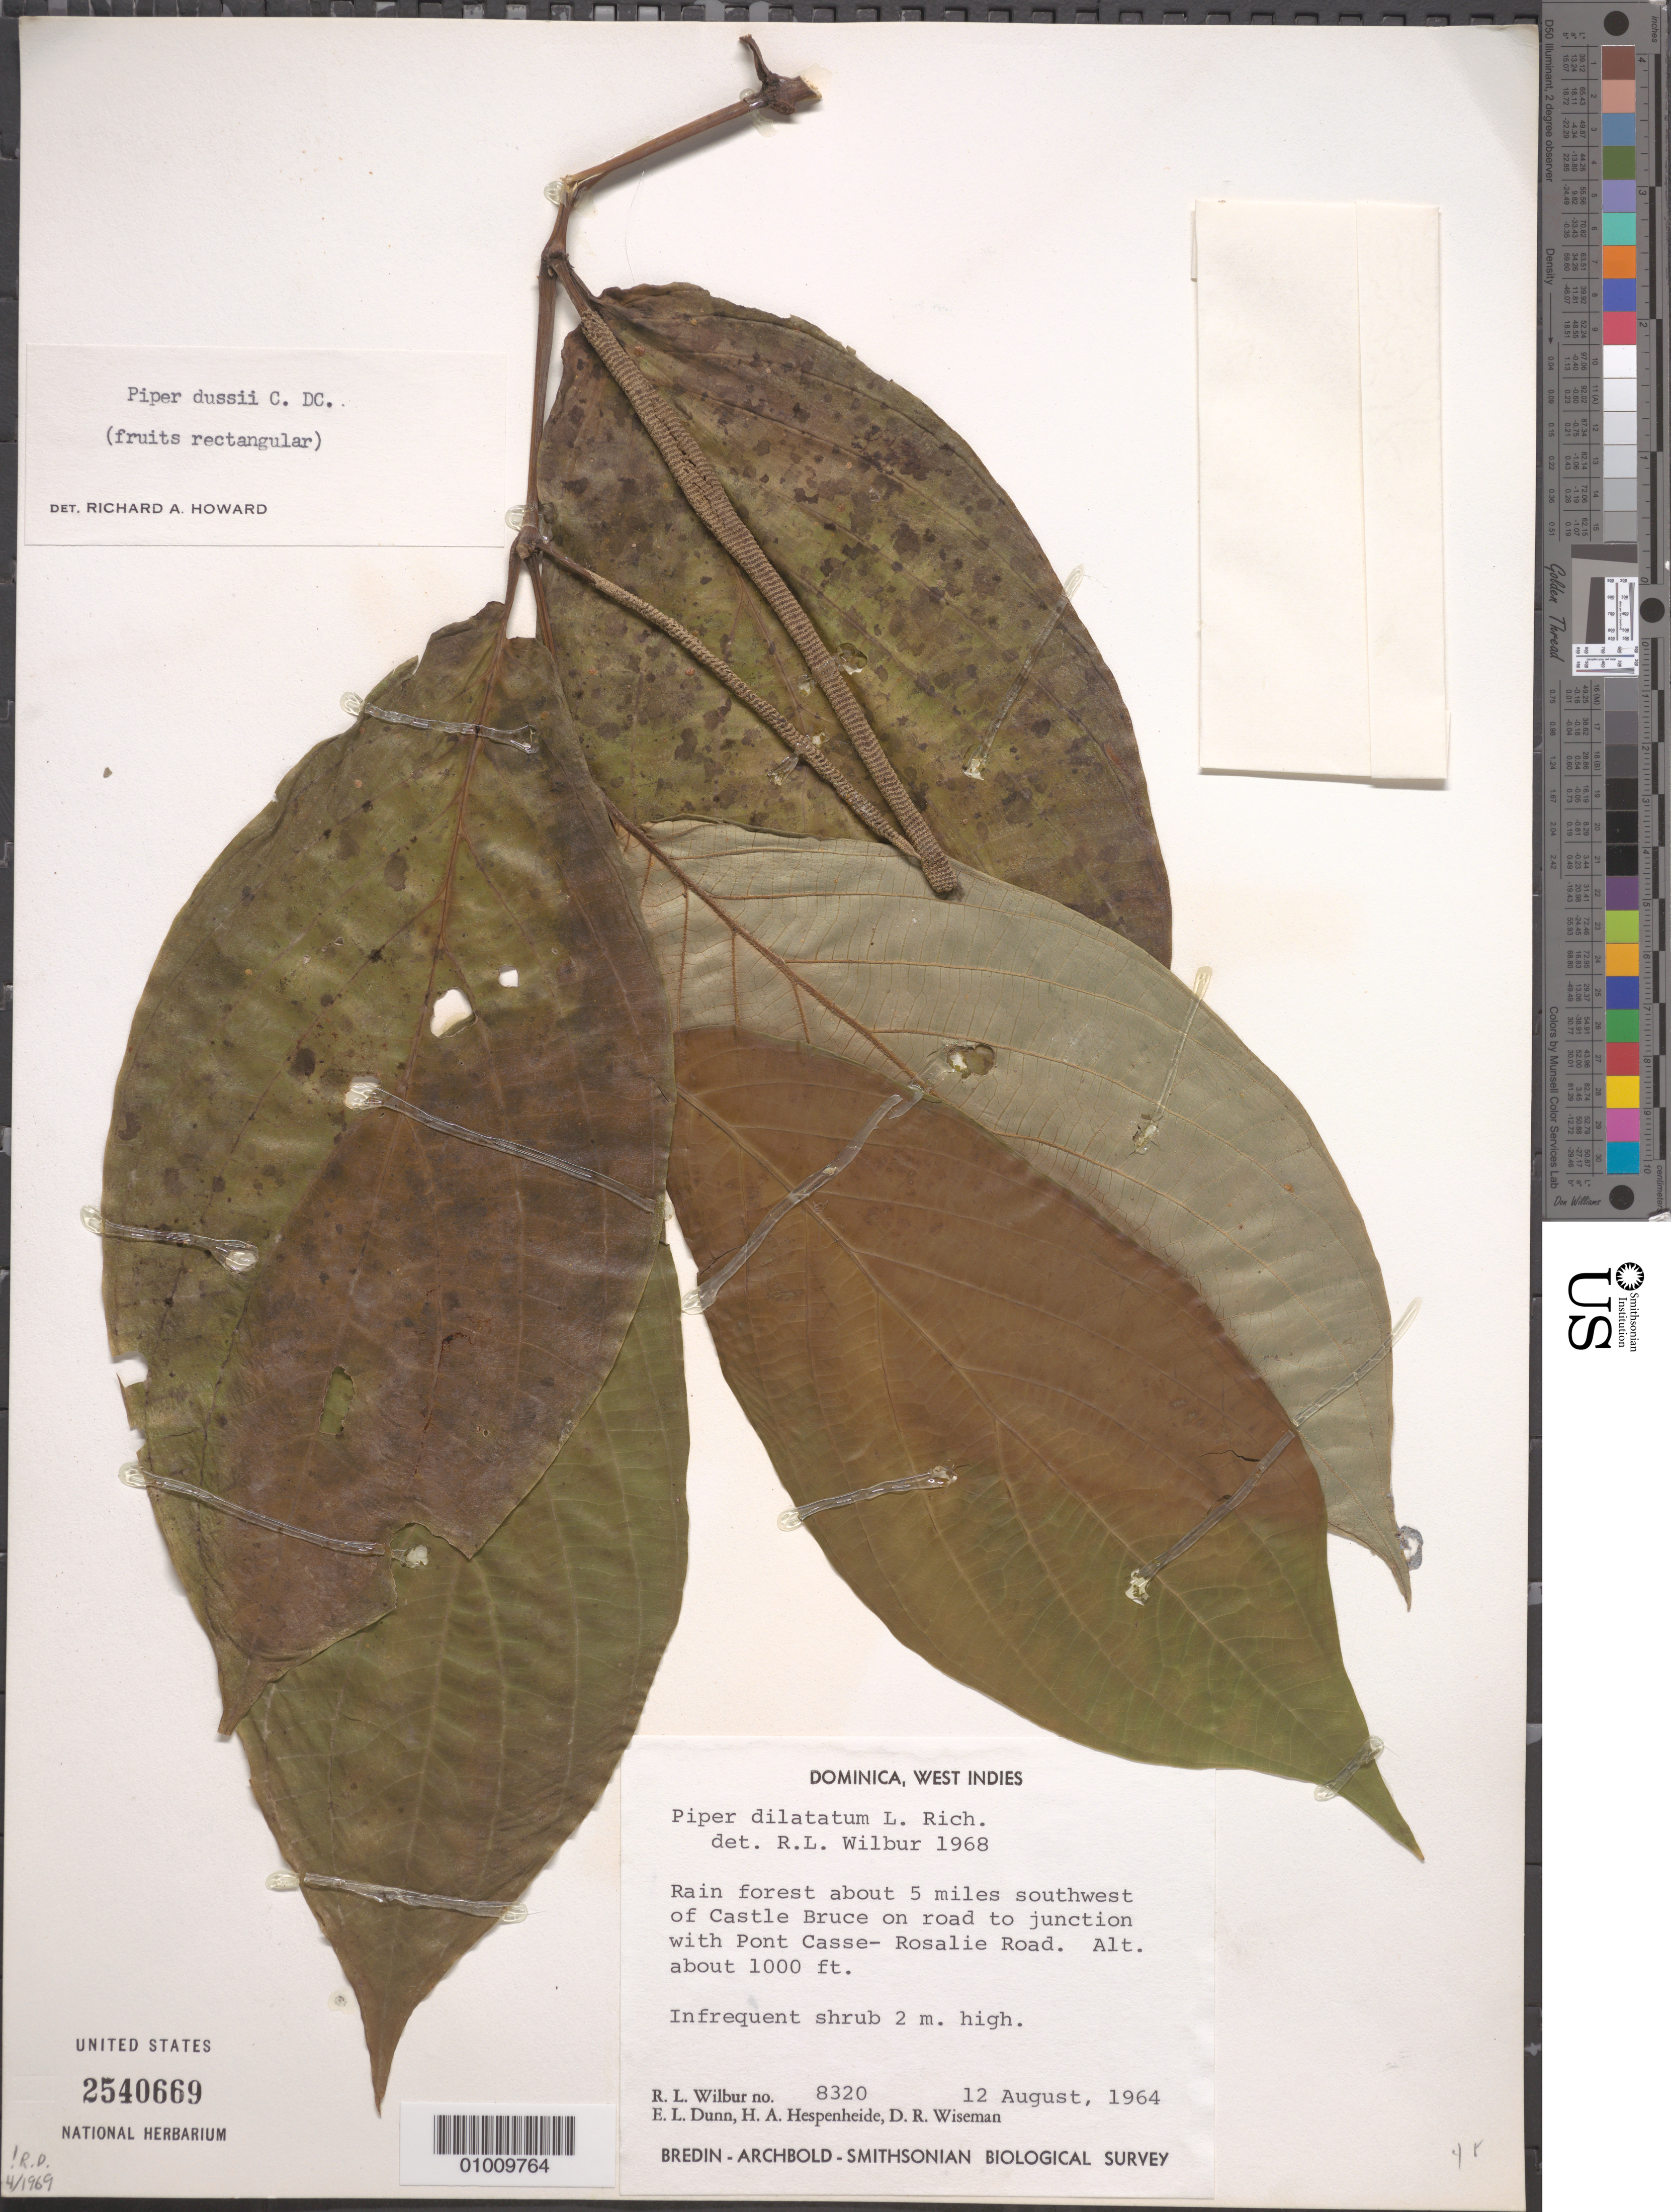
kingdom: Plantae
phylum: Tracheophyta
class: Magnoliopsida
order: Piperales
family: Piperaceae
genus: Piper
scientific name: Piper dussii var. dussii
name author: C. DC.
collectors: R. L. Wilbur, E. Dunn, E. Hespenheide & D. R. Wiseman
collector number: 8320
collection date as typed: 12 Aug 1964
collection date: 1964-08-12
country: Dominica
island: Dominica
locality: Rain forest about 5 miles SW of Castle Bruce on road to junction with Point Casse, Rosalie Road.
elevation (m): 305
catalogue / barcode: US 2540669